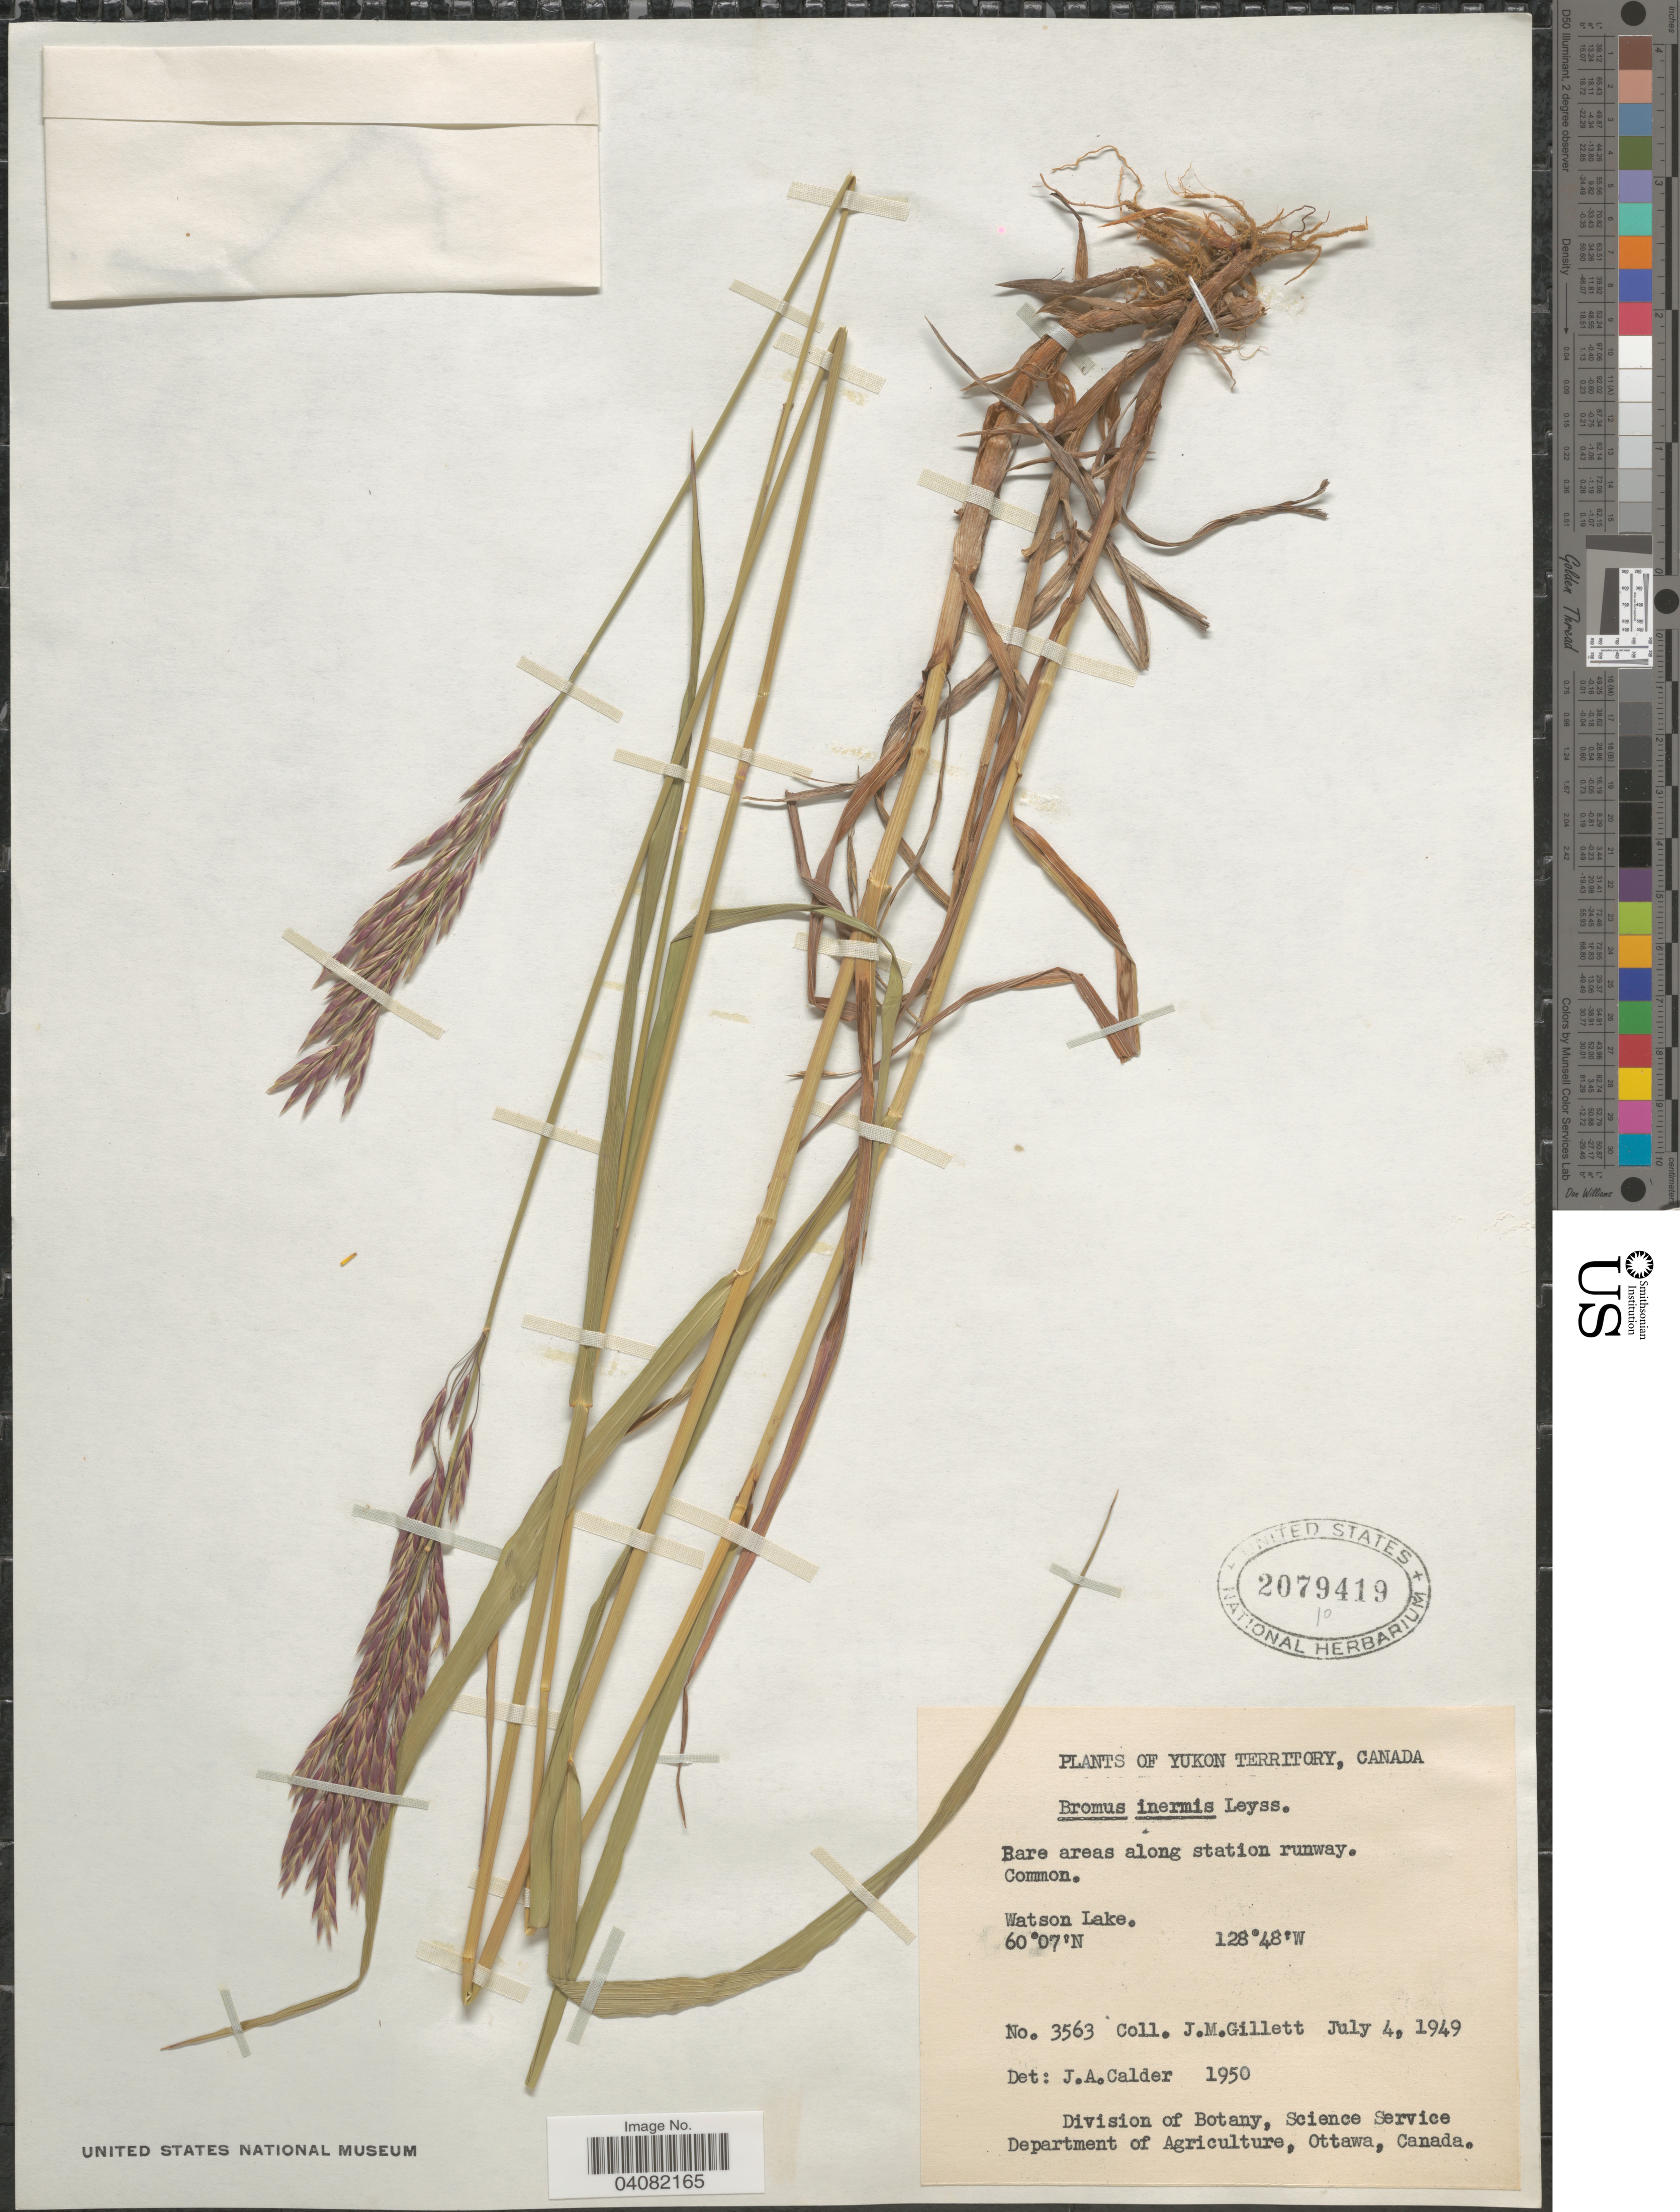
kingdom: Plantae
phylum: Tracheophyta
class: Liliopsida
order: Poales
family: Poaceae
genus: Bromus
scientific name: Bromus inermis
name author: Leyss.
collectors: J. M. Gillett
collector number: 3563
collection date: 1949-07-04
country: Canada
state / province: Yukon Territory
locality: Bare areas along station runway. Watson Lake.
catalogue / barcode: US 2079419